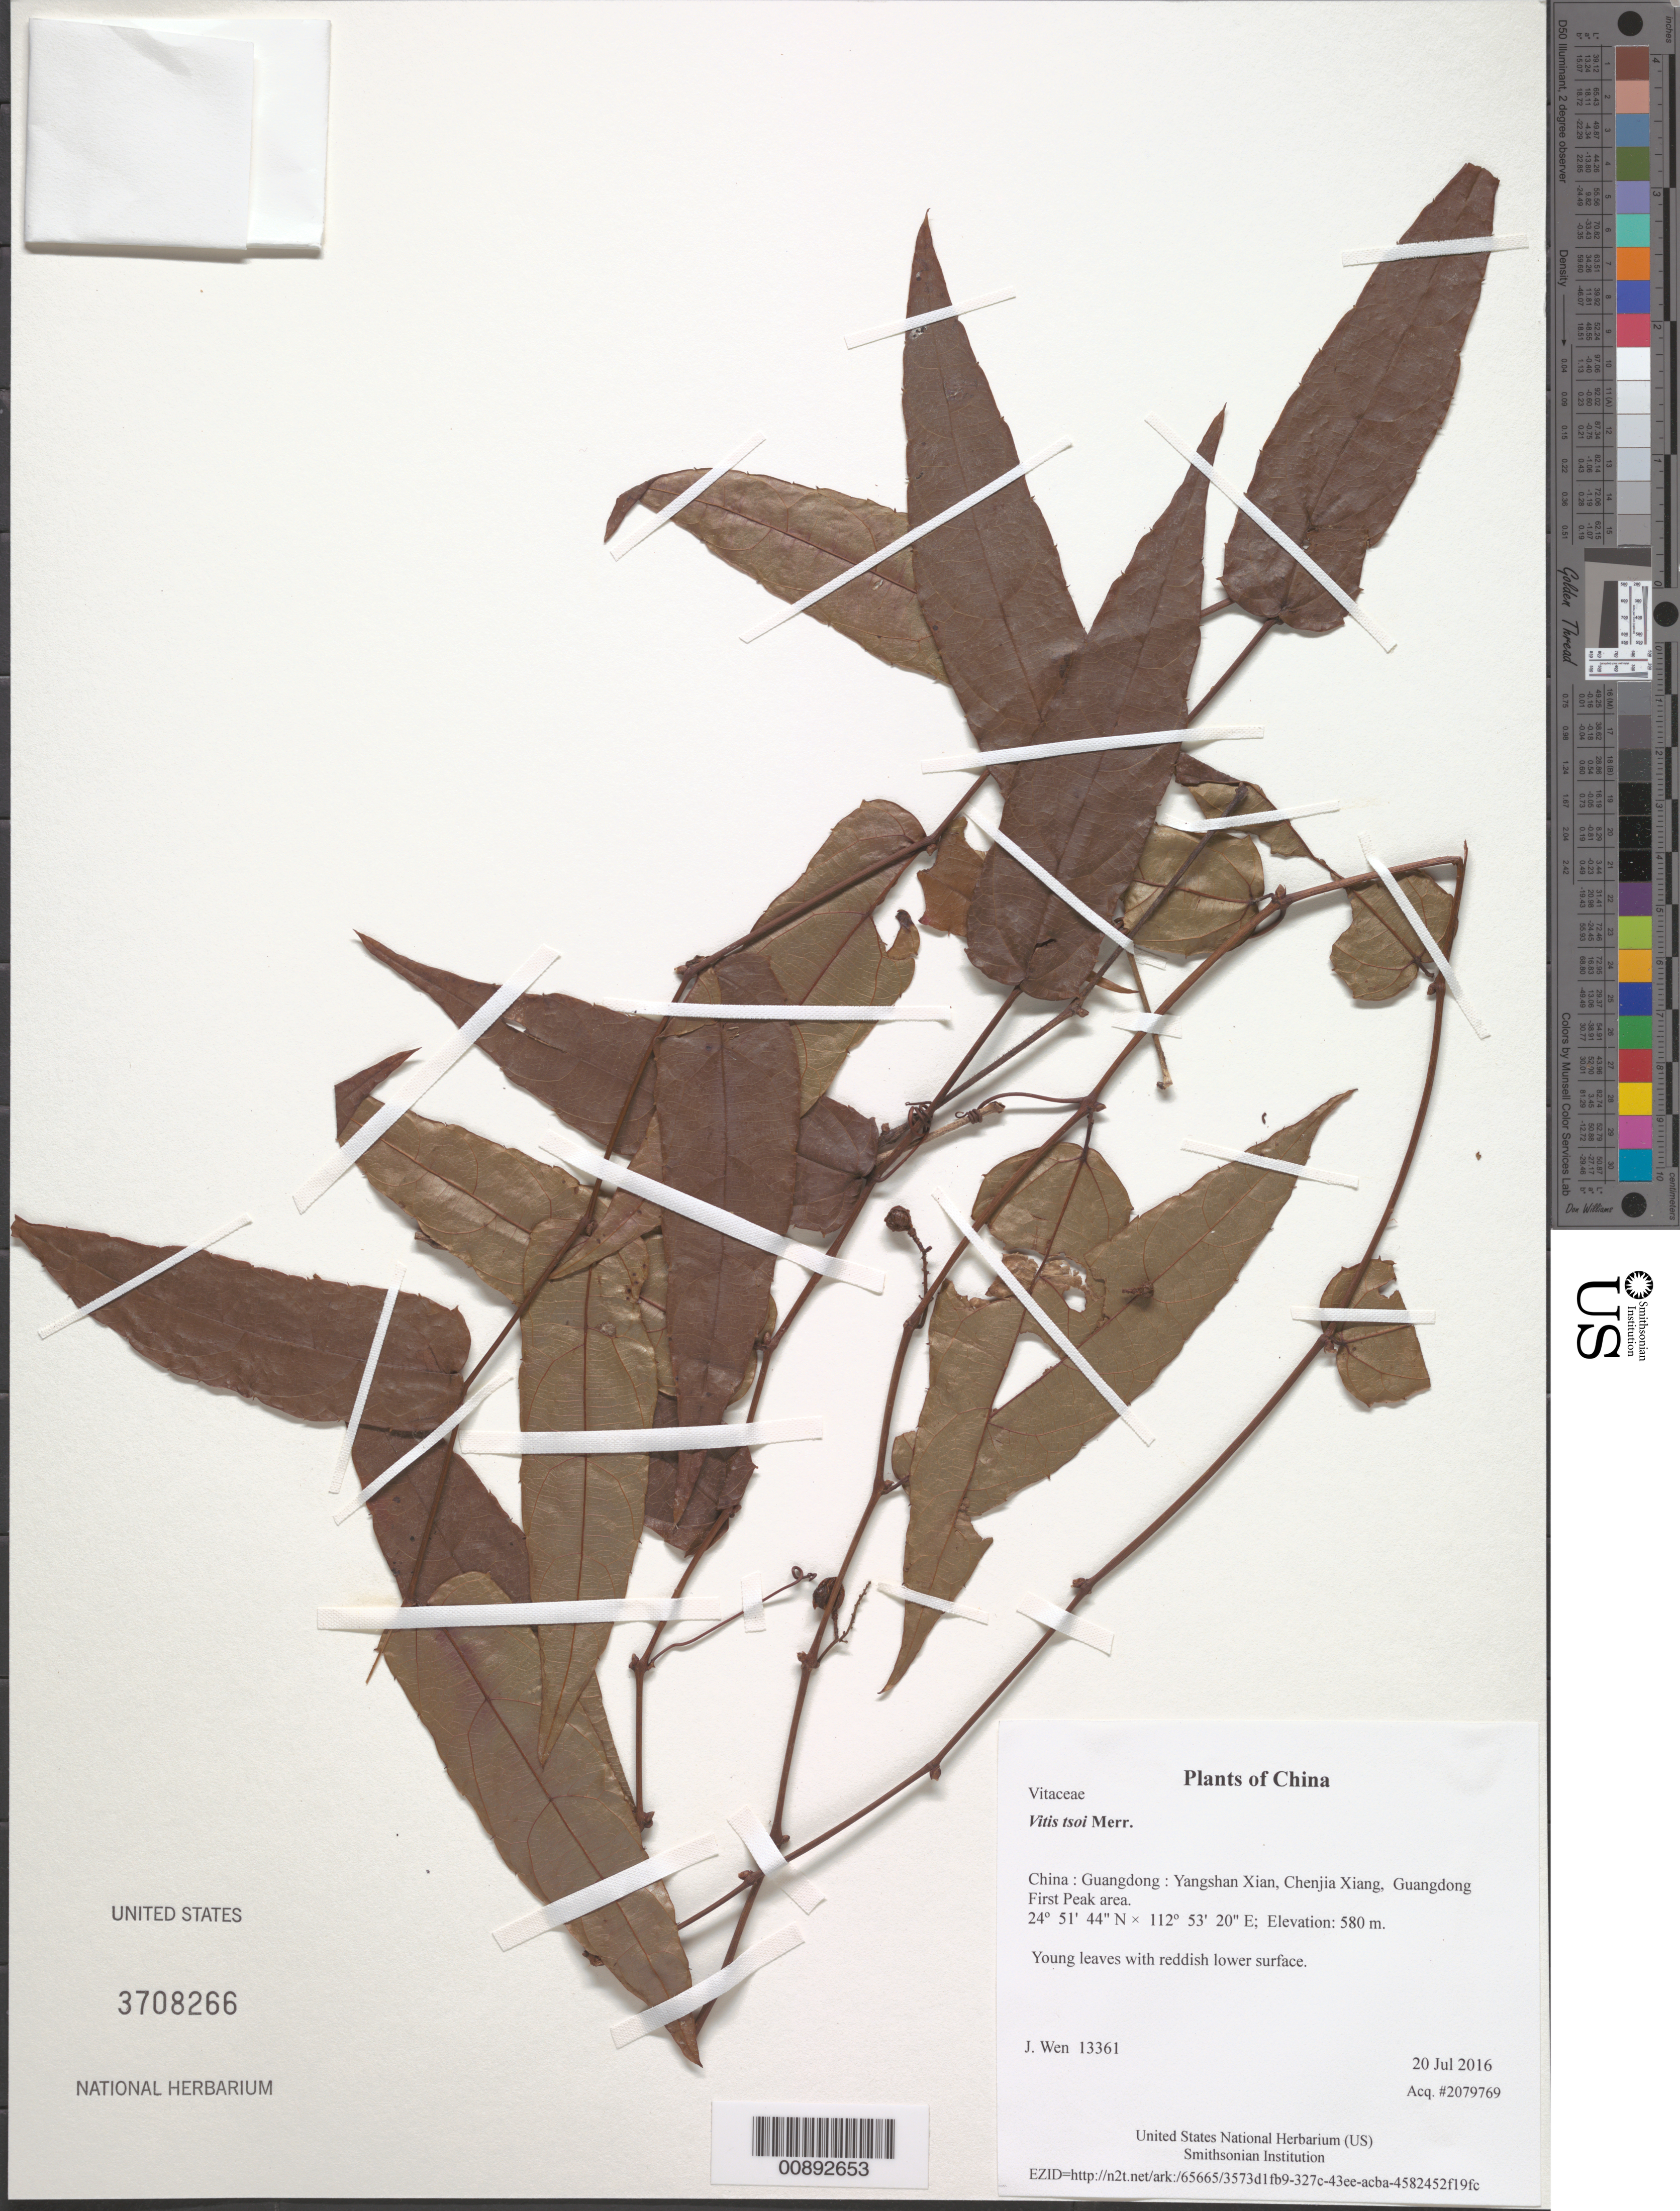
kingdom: Plantae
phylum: Tracheophyta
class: Magnoliopsida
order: Vitales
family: Vitaceae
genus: Vitis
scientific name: Vitis tsoi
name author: Merr.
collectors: J. Wen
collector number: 13361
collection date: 2016-07-20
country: China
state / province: Guangdong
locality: Yangshan Xian, Chenjia Xiang, Guangdong First Peak area.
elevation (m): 580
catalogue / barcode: US 3708266